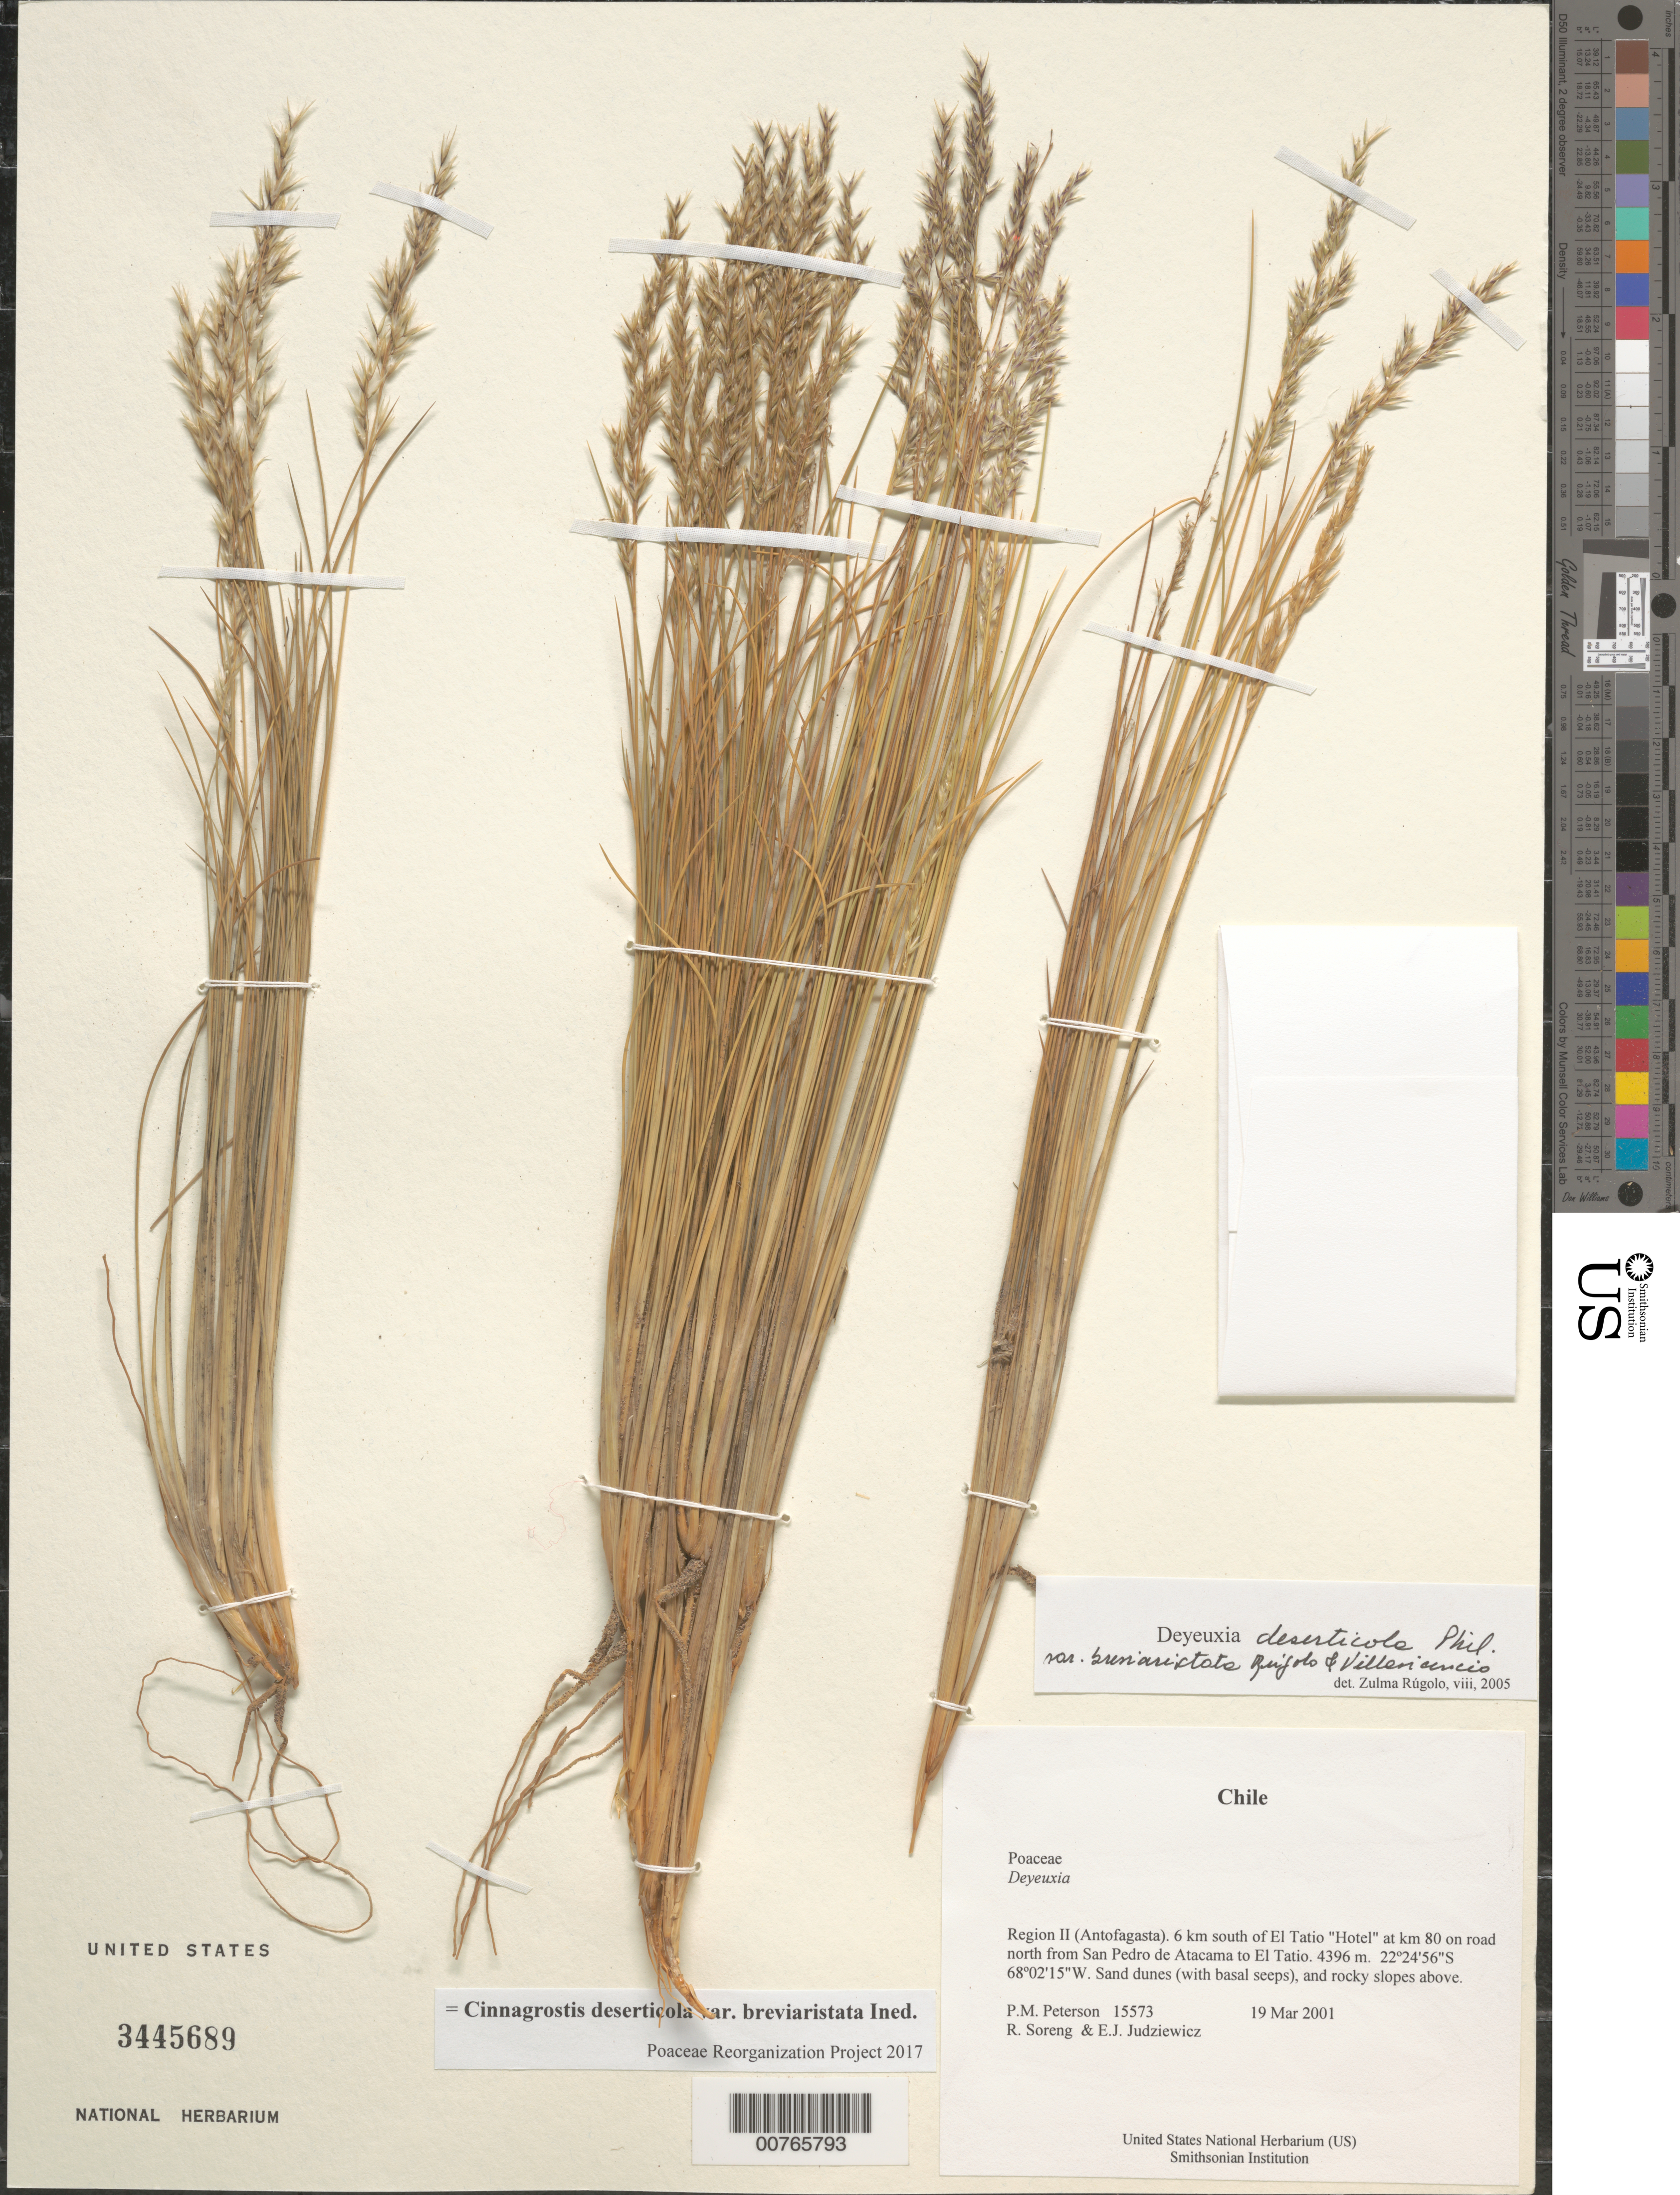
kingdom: Plantae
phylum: Tracheophyta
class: Liliopsida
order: Poales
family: Poaceae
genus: Cinnagrostis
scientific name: Cinnagrostis deserticola var. breviaristata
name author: (Rúgolo & Villav.) P.M. Peterson et al.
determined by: Poaceae Reorganization Project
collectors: P. M. Peterson, R. J. Soreng & E. J. Judziewicz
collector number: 15573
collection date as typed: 19 Mar 2001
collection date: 2001-03-19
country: Chile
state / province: Antofagasta (II)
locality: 6 km south of El Tatio "Hotel" at km 80 on road north from San Pedro de Atacama to El Tatio.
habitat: Sand dunes (with basal seeps), and rocky slopes above.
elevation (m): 4396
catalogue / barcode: US 3445689